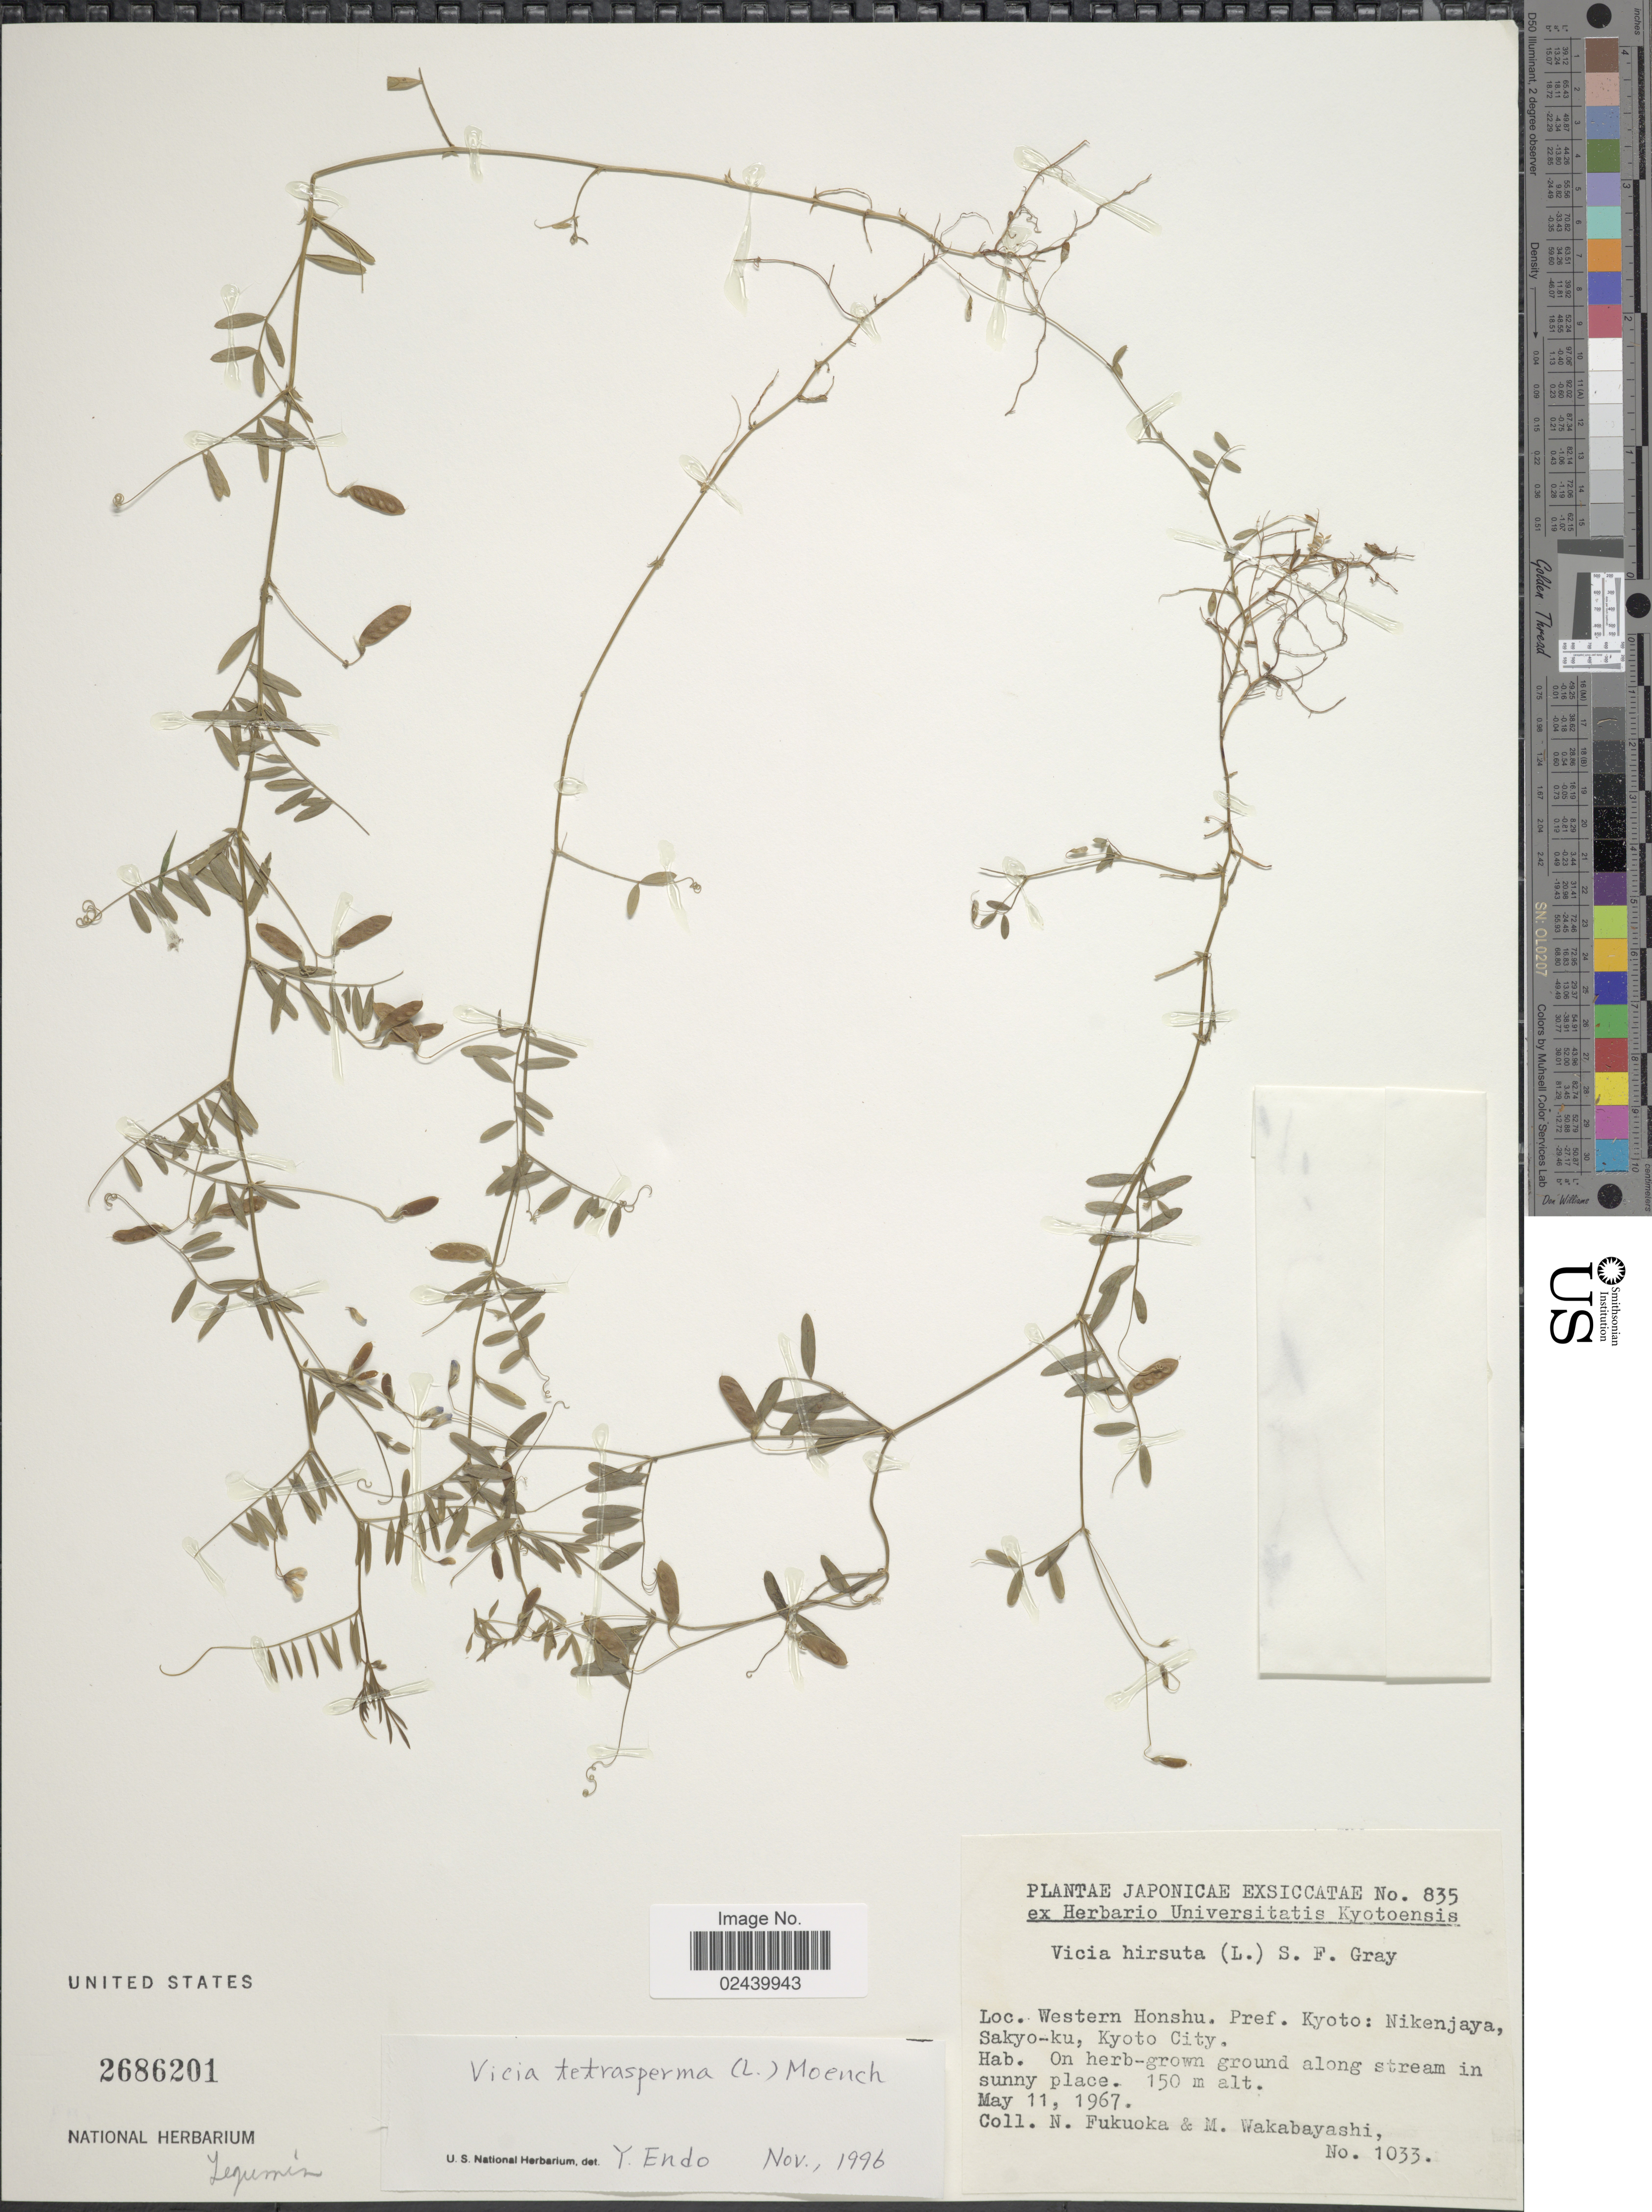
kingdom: Plantae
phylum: Tracheophyta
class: Magnoliopsida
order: Fabales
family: Fabaceae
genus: Vicia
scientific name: Vicia tetrasperma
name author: (L.) Schreb.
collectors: N. Fukuoka & M. Wakabayashi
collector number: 1033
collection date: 1967-05-11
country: Japan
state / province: Kyoto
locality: Western Honshu: Nikenjaya, Sakyo-ku, Kyoto City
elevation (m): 150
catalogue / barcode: US 2686201